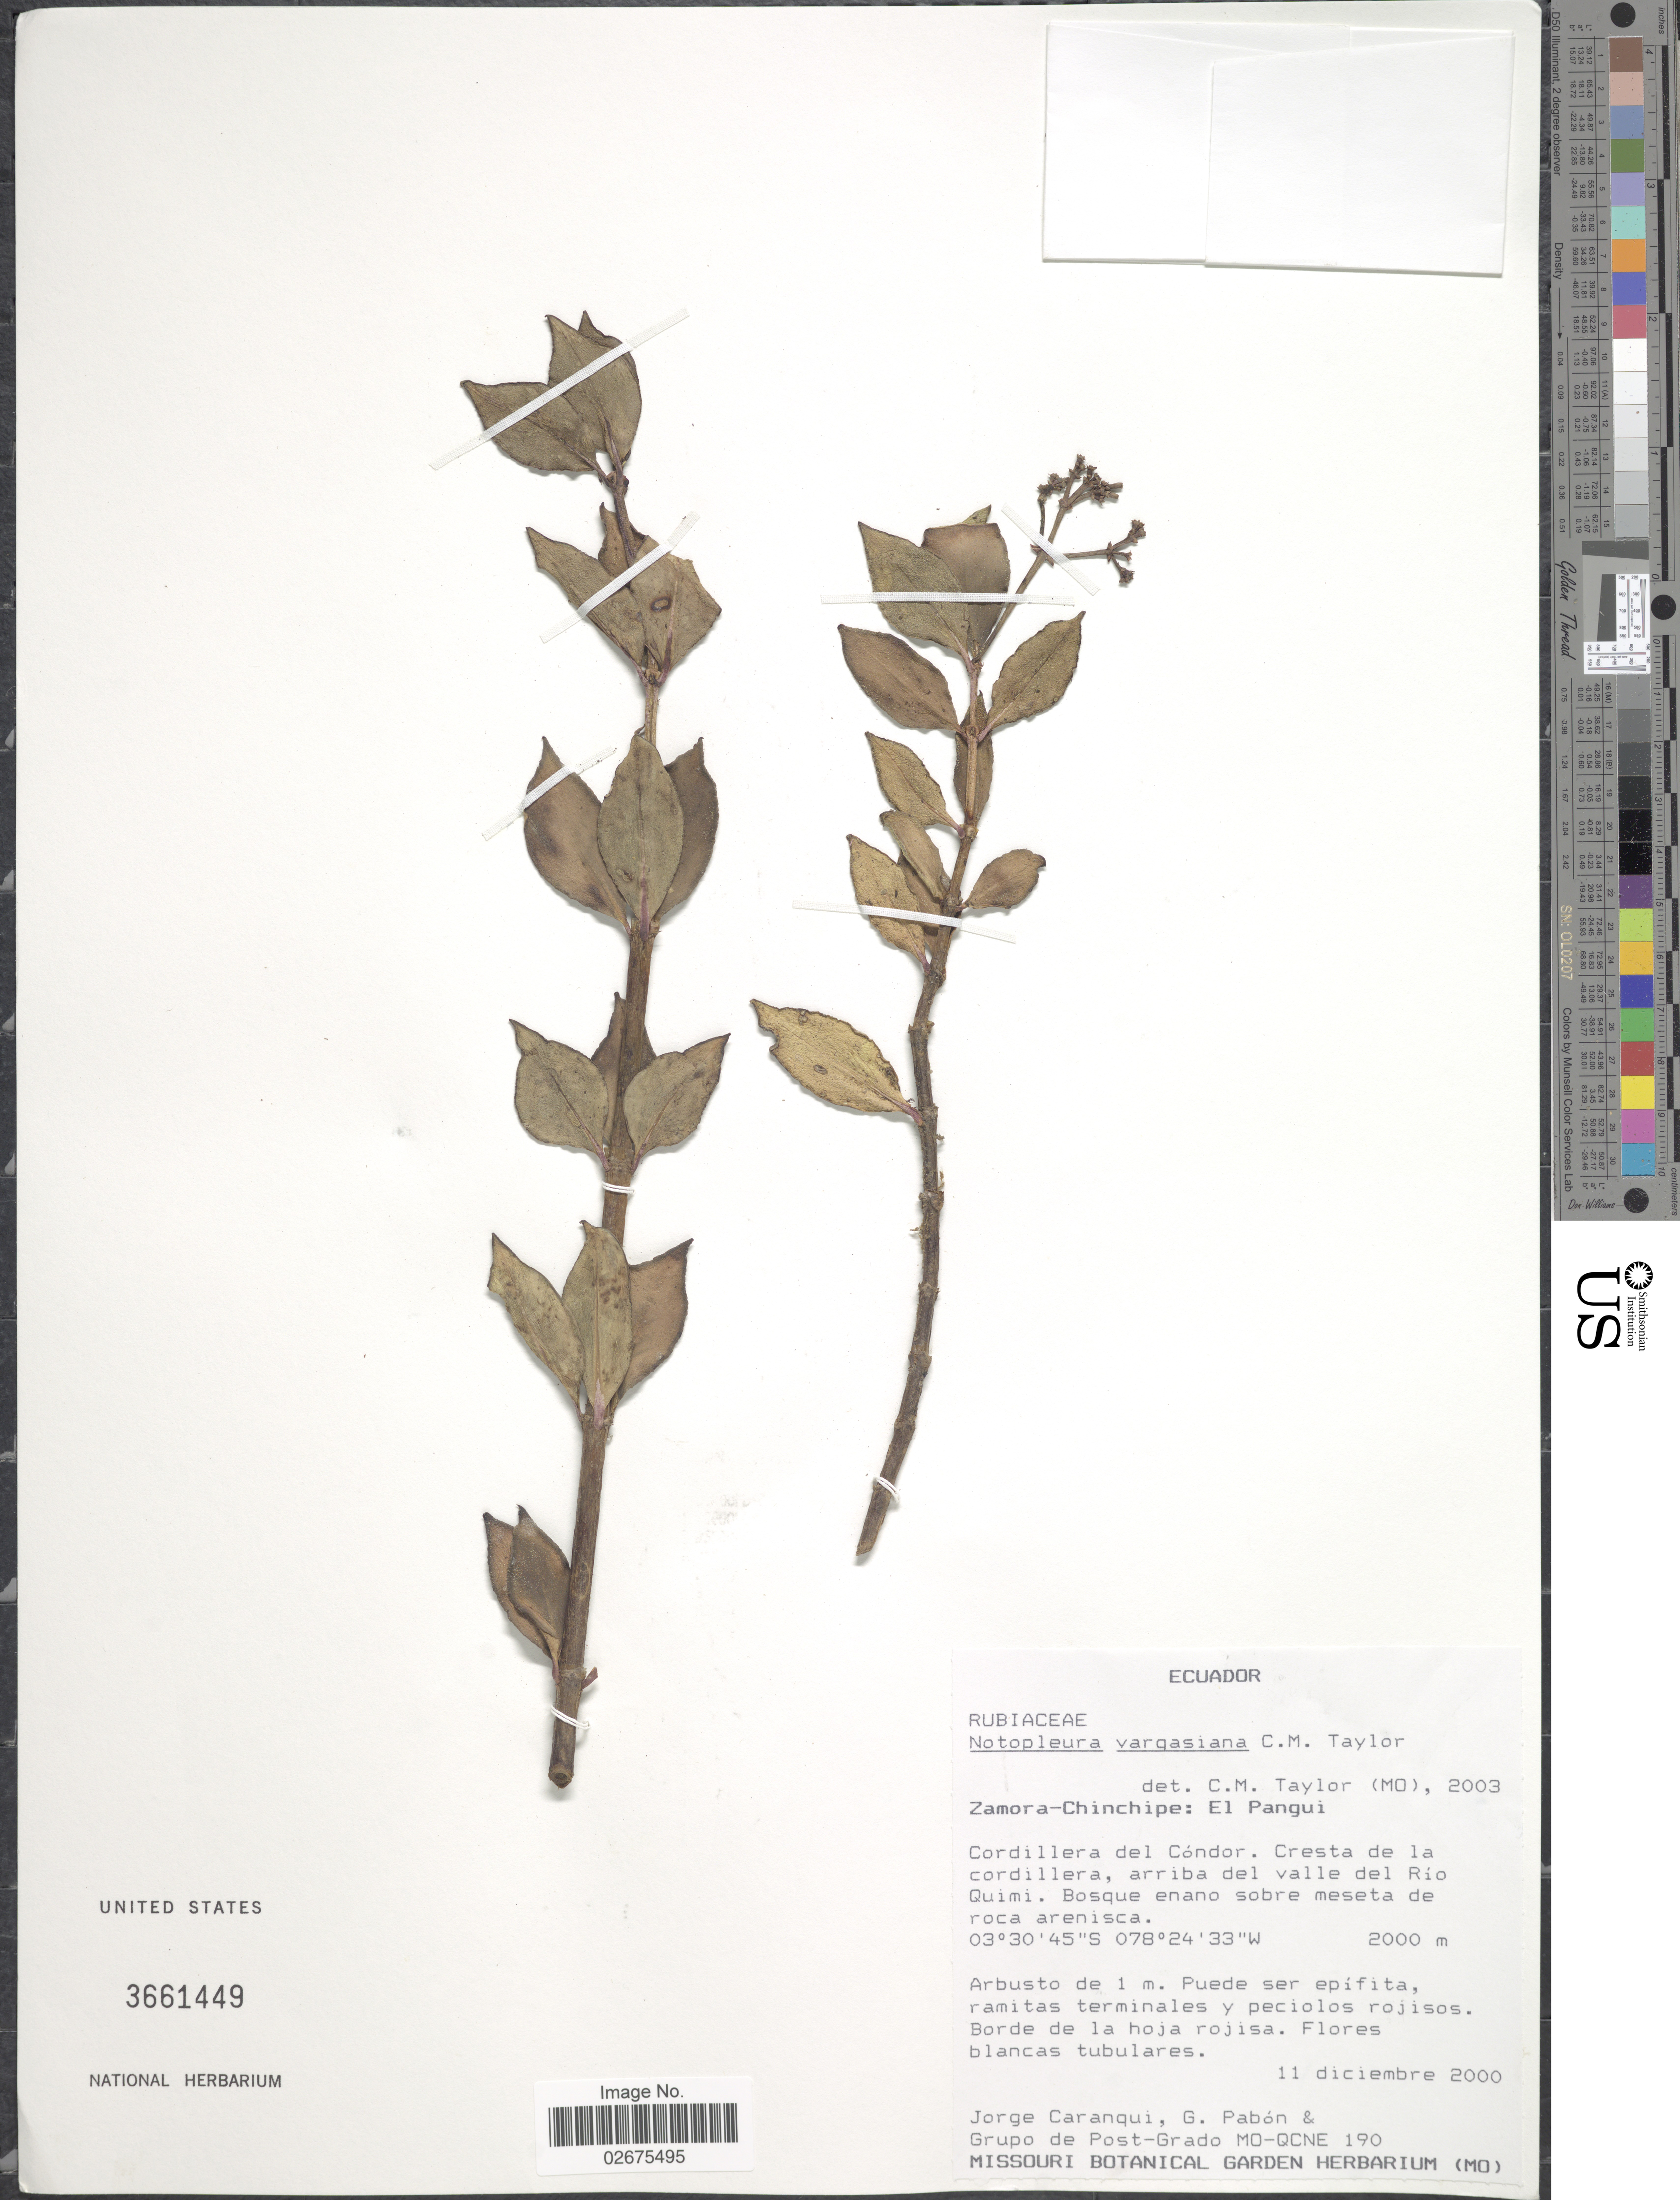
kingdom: Plantae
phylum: Tracheophyta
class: Magnoliopsida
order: Gentianales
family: Rubiaceae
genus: Notopleura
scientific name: Notopleura vargasiana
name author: C.M. Taylor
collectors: J. Caranqui, G. Pabón & Grupo Post-Grado MO-QCNE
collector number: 190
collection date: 2000-12-11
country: Ecuador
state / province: Zamora-Chinchipe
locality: El Pangui. Cordillera del Condor. Cresta de la cordillera, arriba del valle del Rio Quimi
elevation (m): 2000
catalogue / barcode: US 3661449